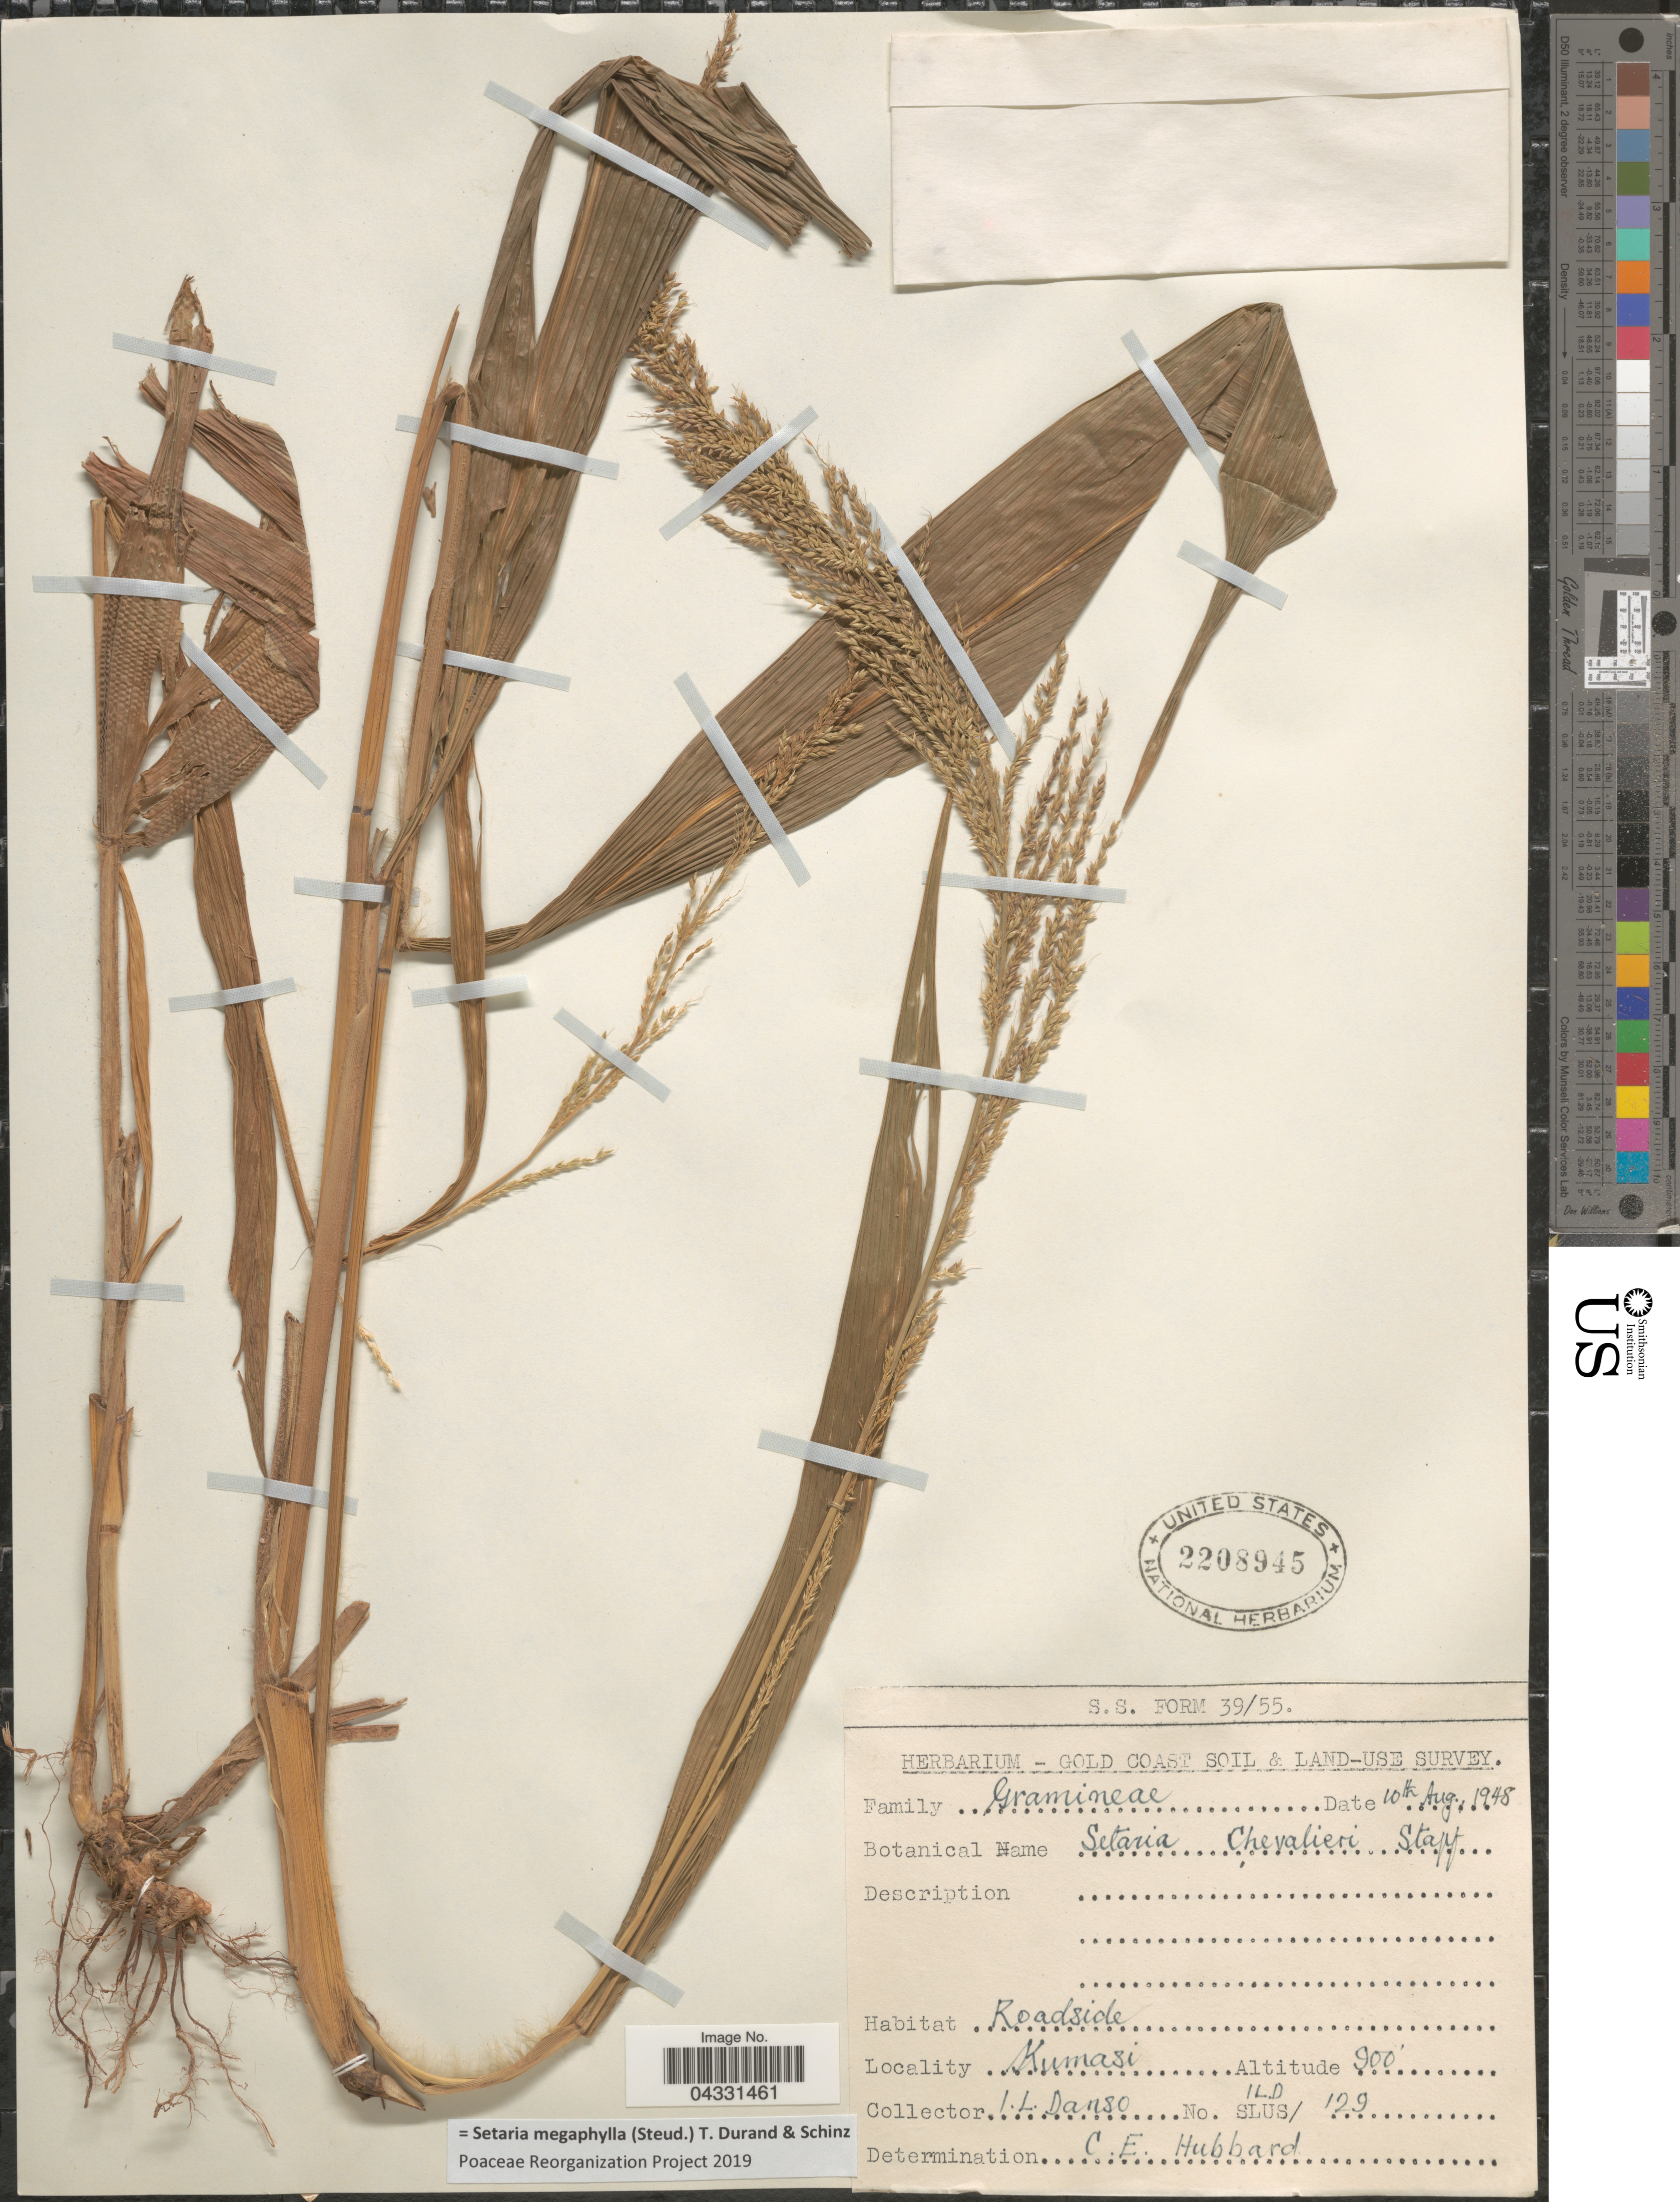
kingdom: Plantae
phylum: Tracheophyta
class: Liliopsida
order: Poales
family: Poaceae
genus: Setaria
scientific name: Setaria megaphylla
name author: (Steud.) Durieu & Schinz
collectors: I. Danso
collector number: ILD/129?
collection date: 1948-08-10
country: Ghana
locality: Gold Coast Soil & Land-Use Survey. Kumasi.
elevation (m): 274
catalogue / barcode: US 2208945